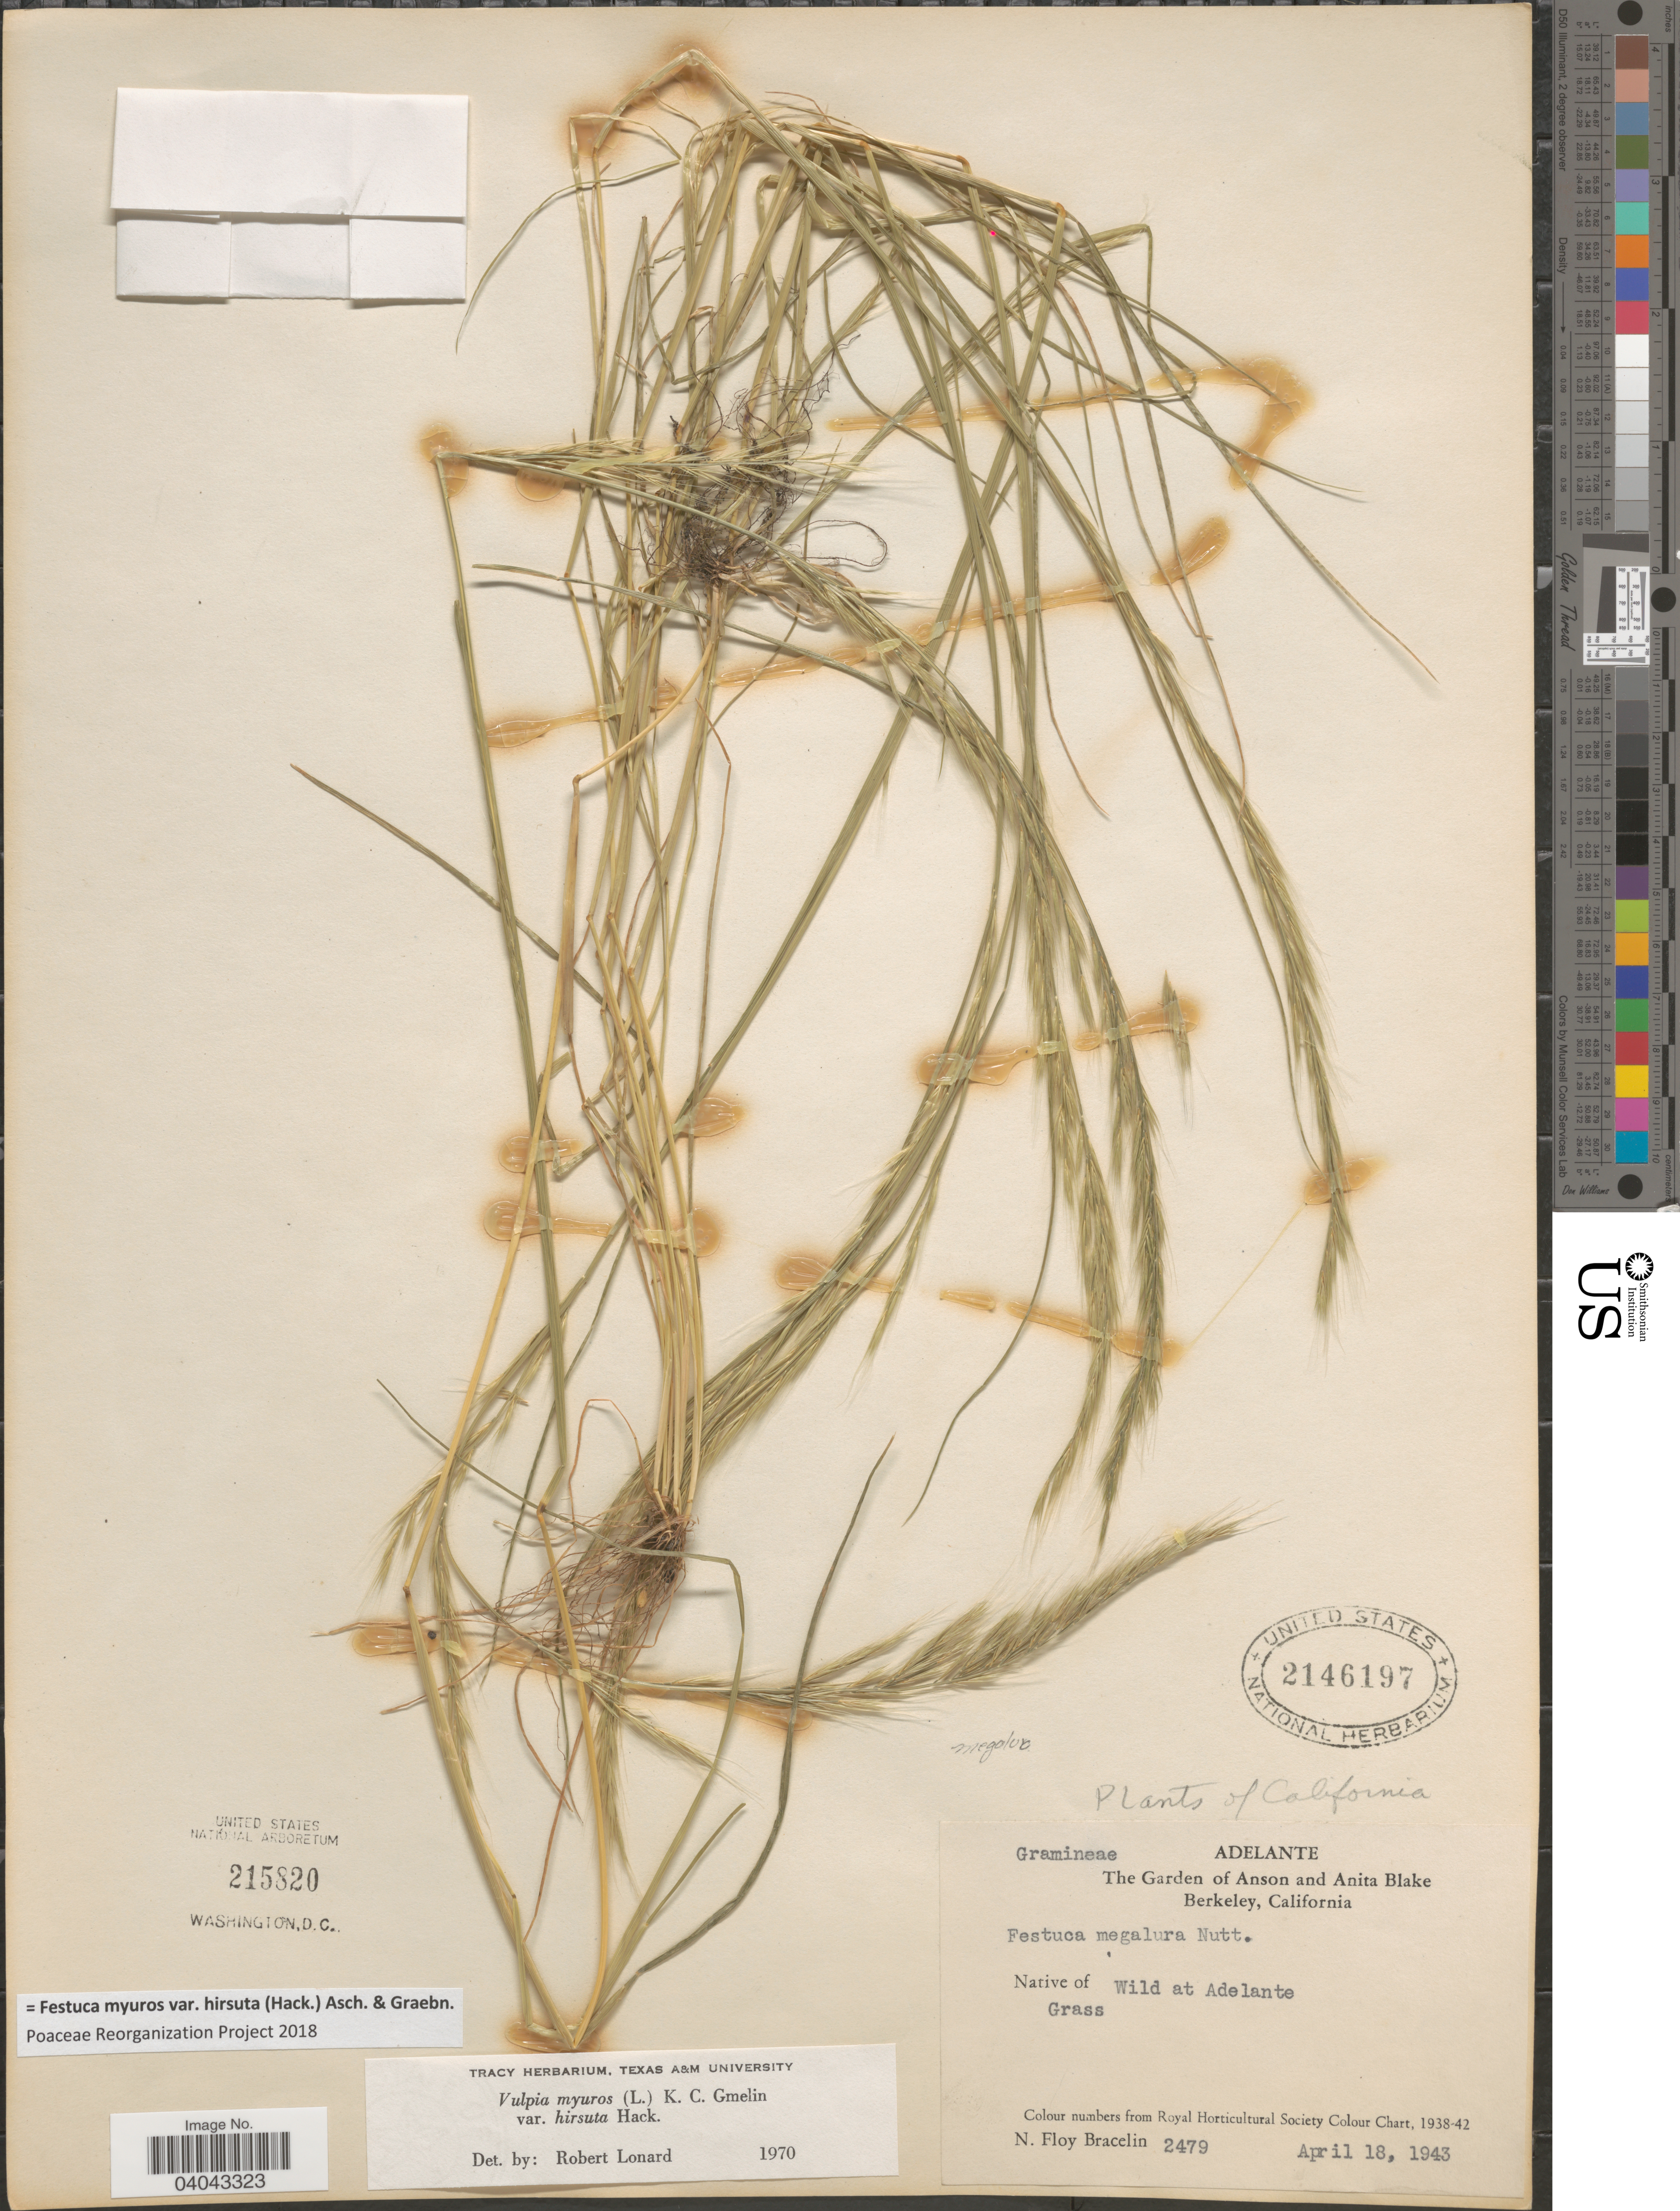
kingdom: Plantae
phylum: Tracheophyta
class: Liliopsida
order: Poales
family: Poaceae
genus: Festuca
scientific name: Festuca myuros var. hirsuta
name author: (Hack.) Asch. & Graebn.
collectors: N. Bracelin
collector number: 2479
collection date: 1943-04-18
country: United States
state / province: California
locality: Adelante. The Garden of Anson and Anita Blake. Native of Wild at Adelante.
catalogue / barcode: US 2146197